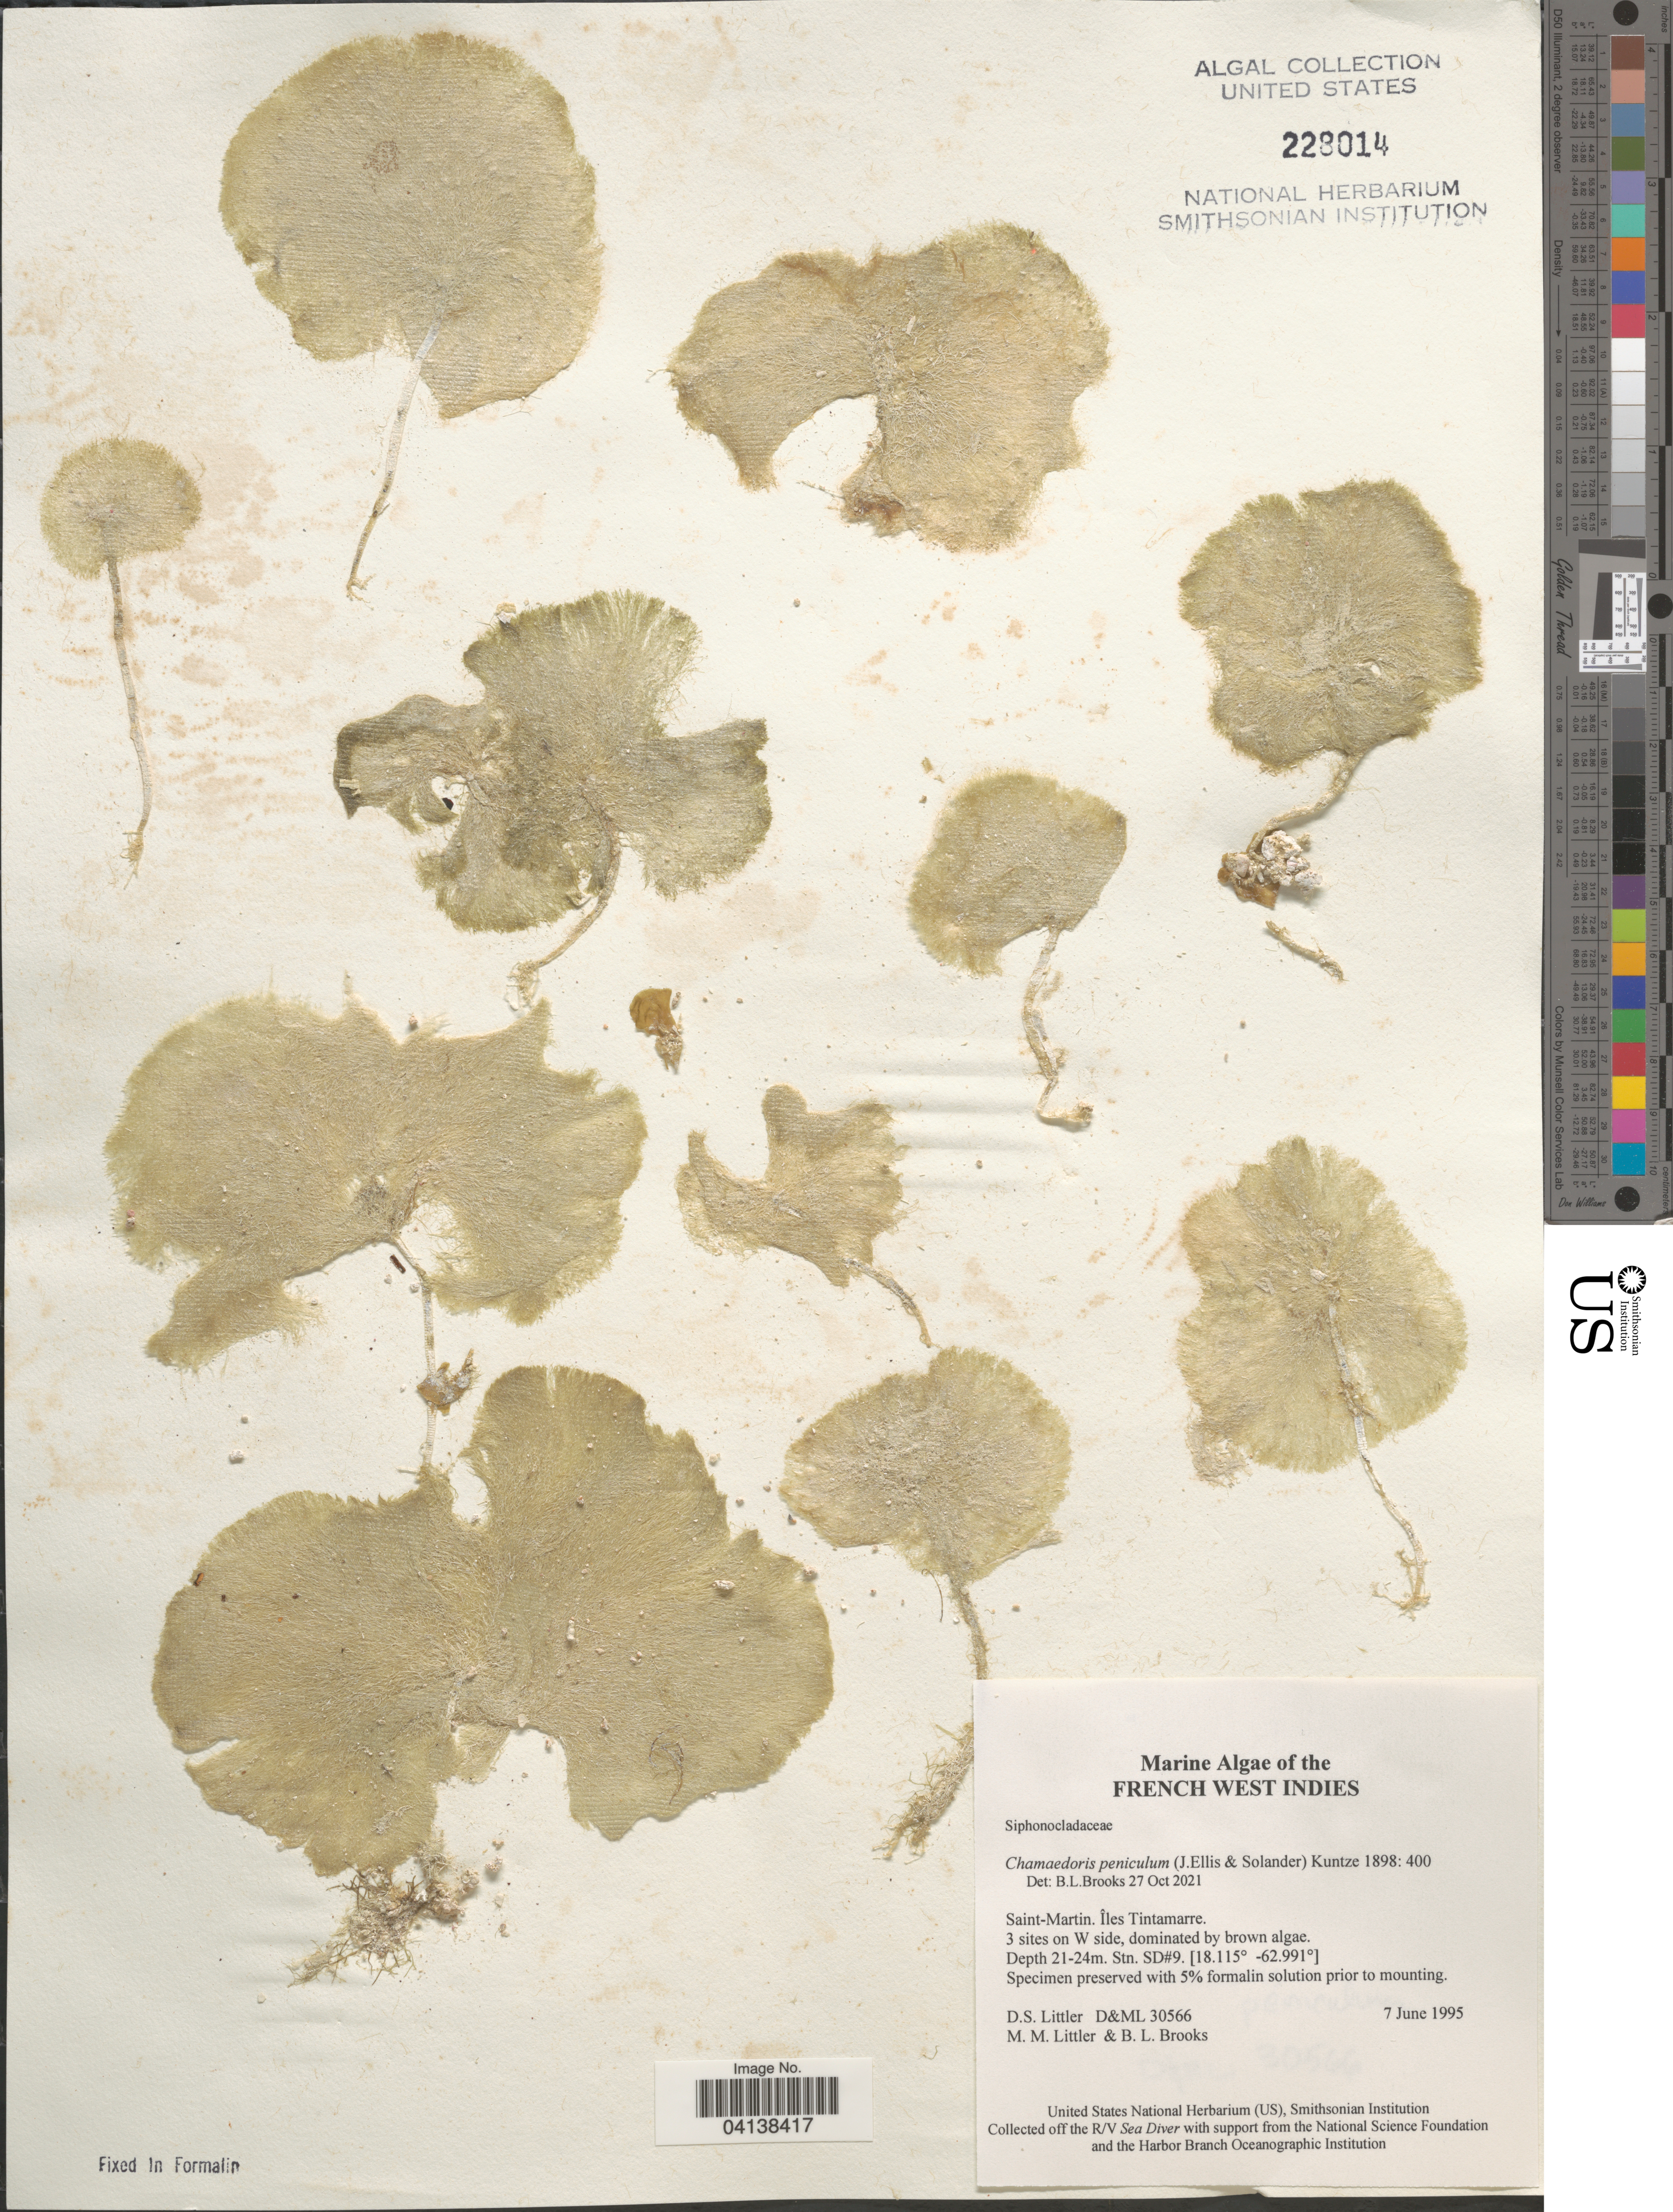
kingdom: Plantae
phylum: Chlorophyta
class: Ulvophyceae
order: Siphonocladales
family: Siphonocladaceae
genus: Chamaedoris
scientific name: Chamaedoris peniculum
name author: (J. Ellis & Sol.) Kuntze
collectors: D. S. Littler & B. Brooks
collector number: D&ML 30566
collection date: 1995-06-07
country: Saint Martin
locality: French West Indies. Saint-Martin. Îles Tintamarre. 3 sites on W side. Stn. SD#9.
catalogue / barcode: US 228014